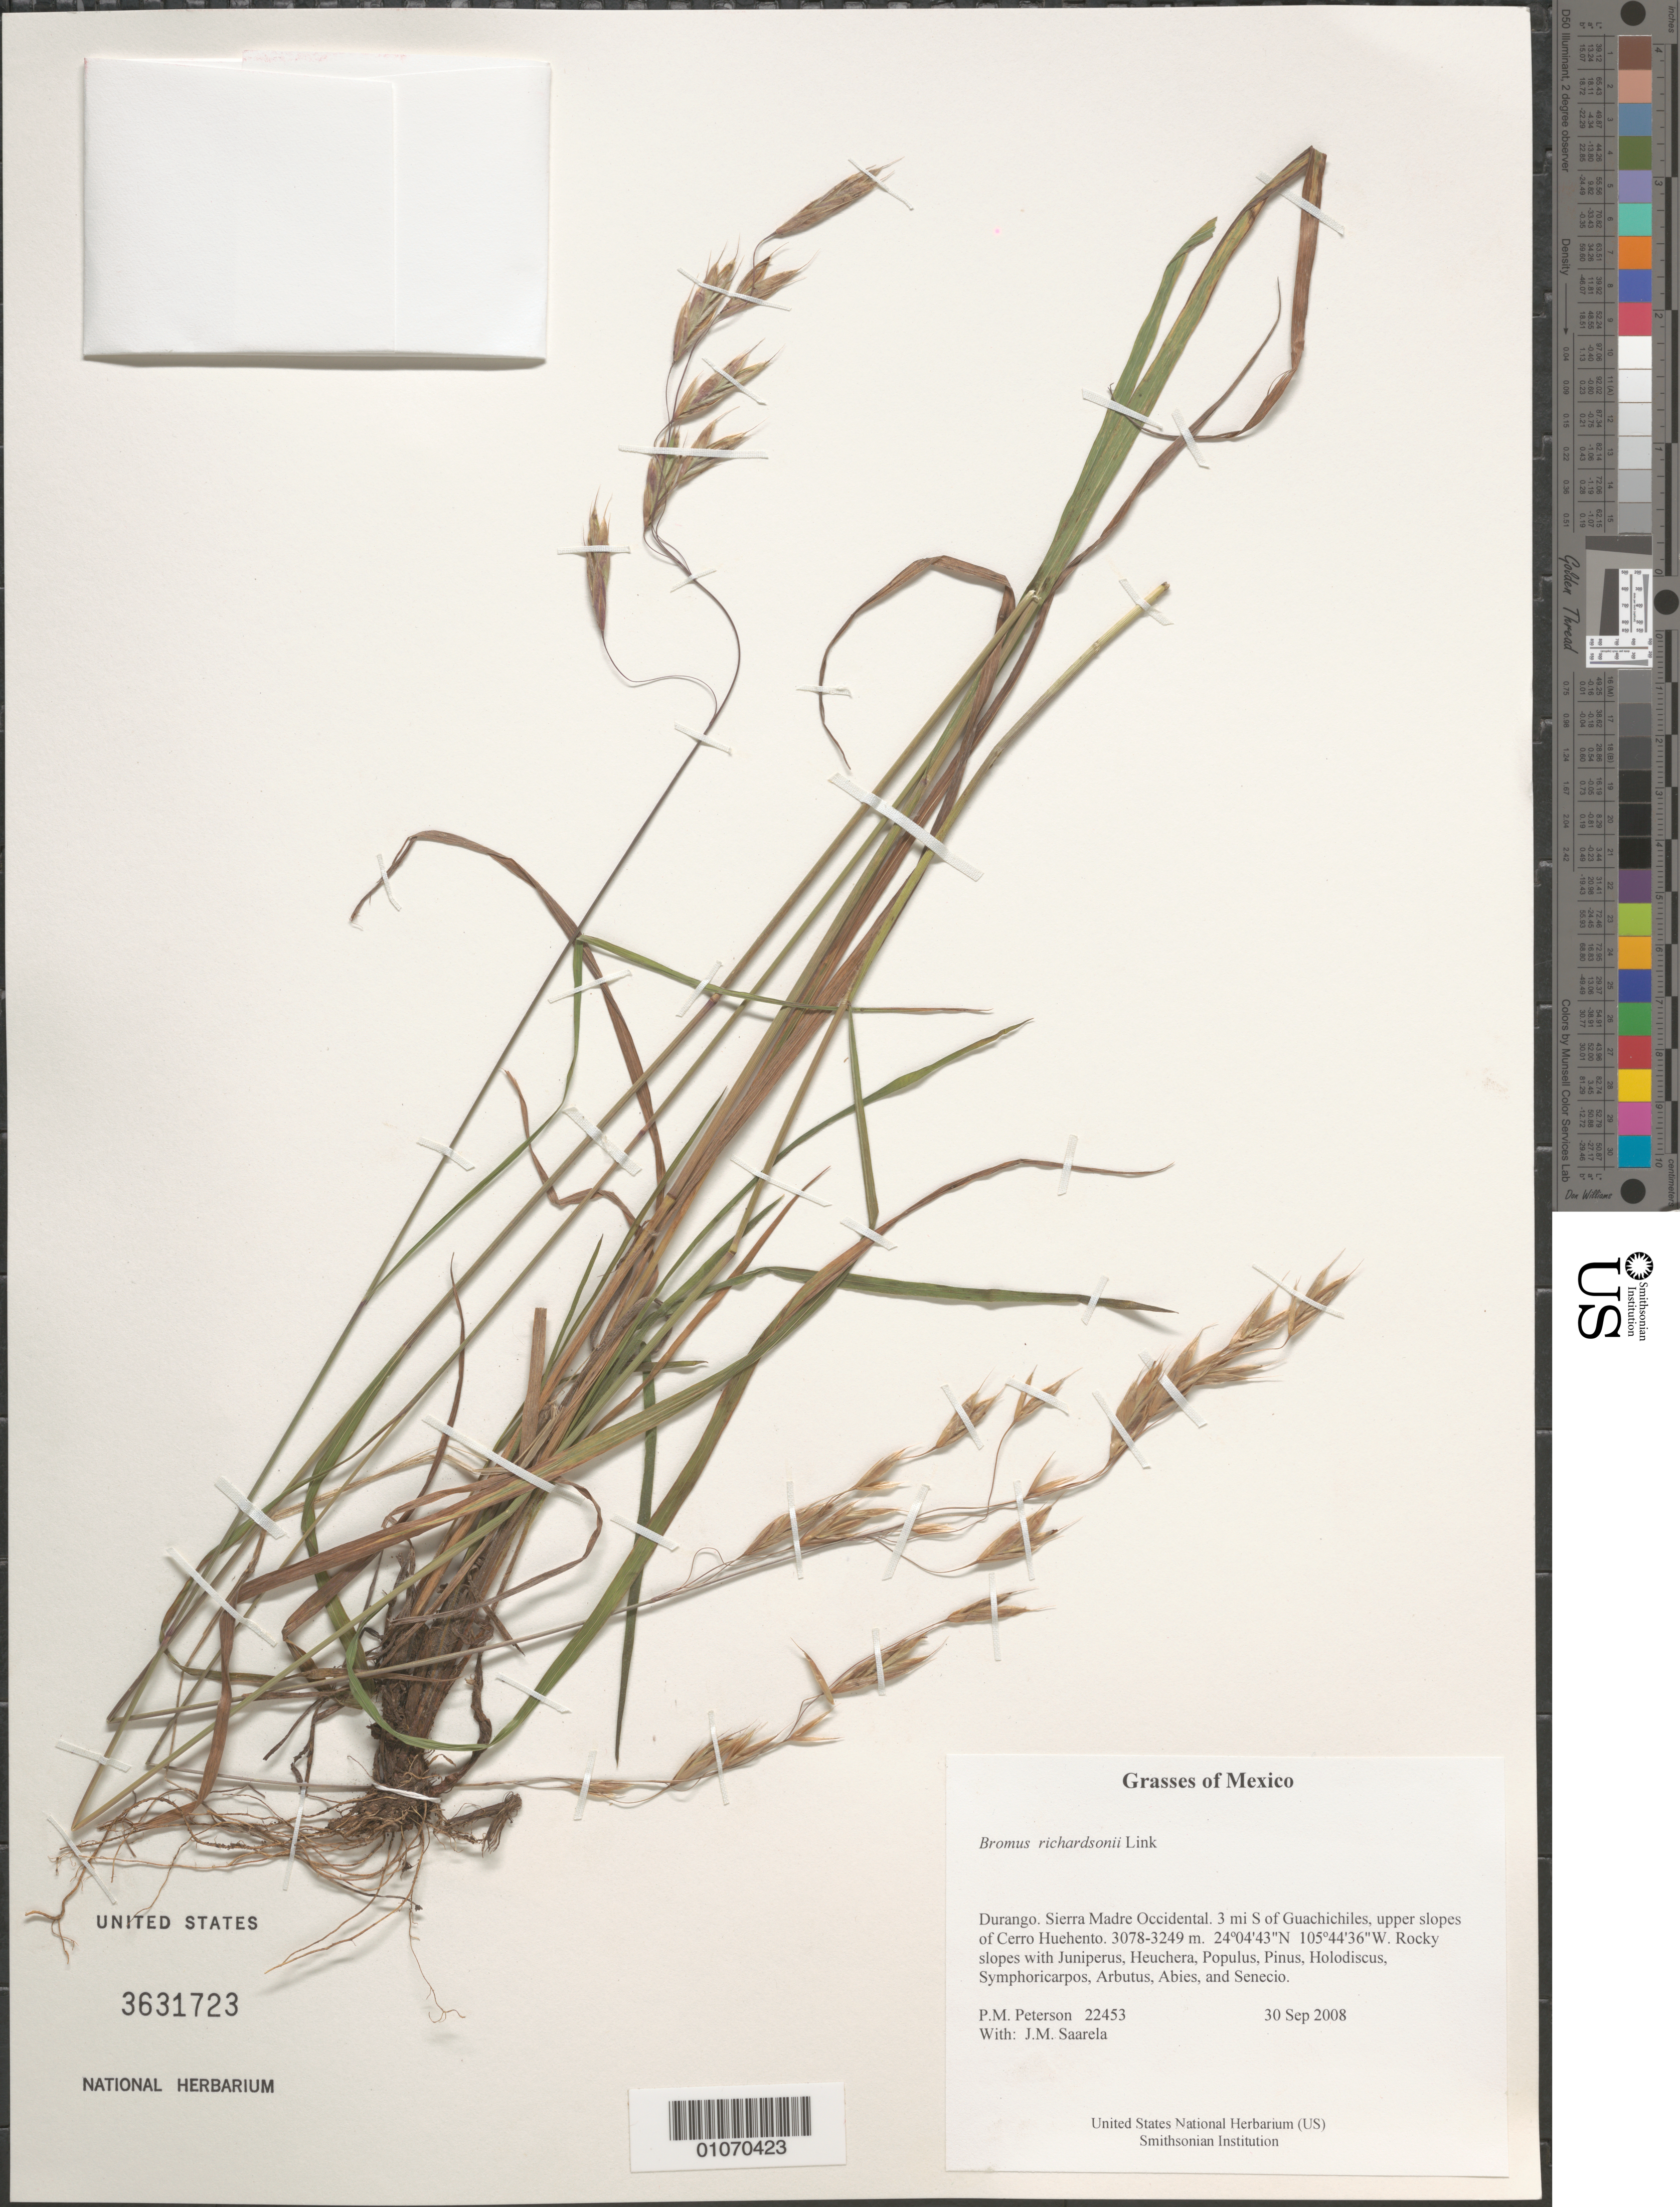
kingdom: Plantae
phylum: Tracheophyta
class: Liliopsida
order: Poales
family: Poaceae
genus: Bromus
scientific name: Bromus richardsonii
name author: Link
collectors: P. M. Peterson & J. Saarela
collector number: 22453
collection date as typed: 30 Sep 2008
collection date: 2008-09-30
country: Mexico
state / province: Durango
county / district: Sierra Madre Occidental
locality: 3 mi S of Guachichiles, upper slopes of Cerro Huehento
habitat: Rocky slopes with Juniperus, Heuchera, Populus, Pinus, Holodiscus, Symphoricarpos, Arbutus, Abies, and Senecio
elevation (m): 3078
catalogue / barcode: US 3631723